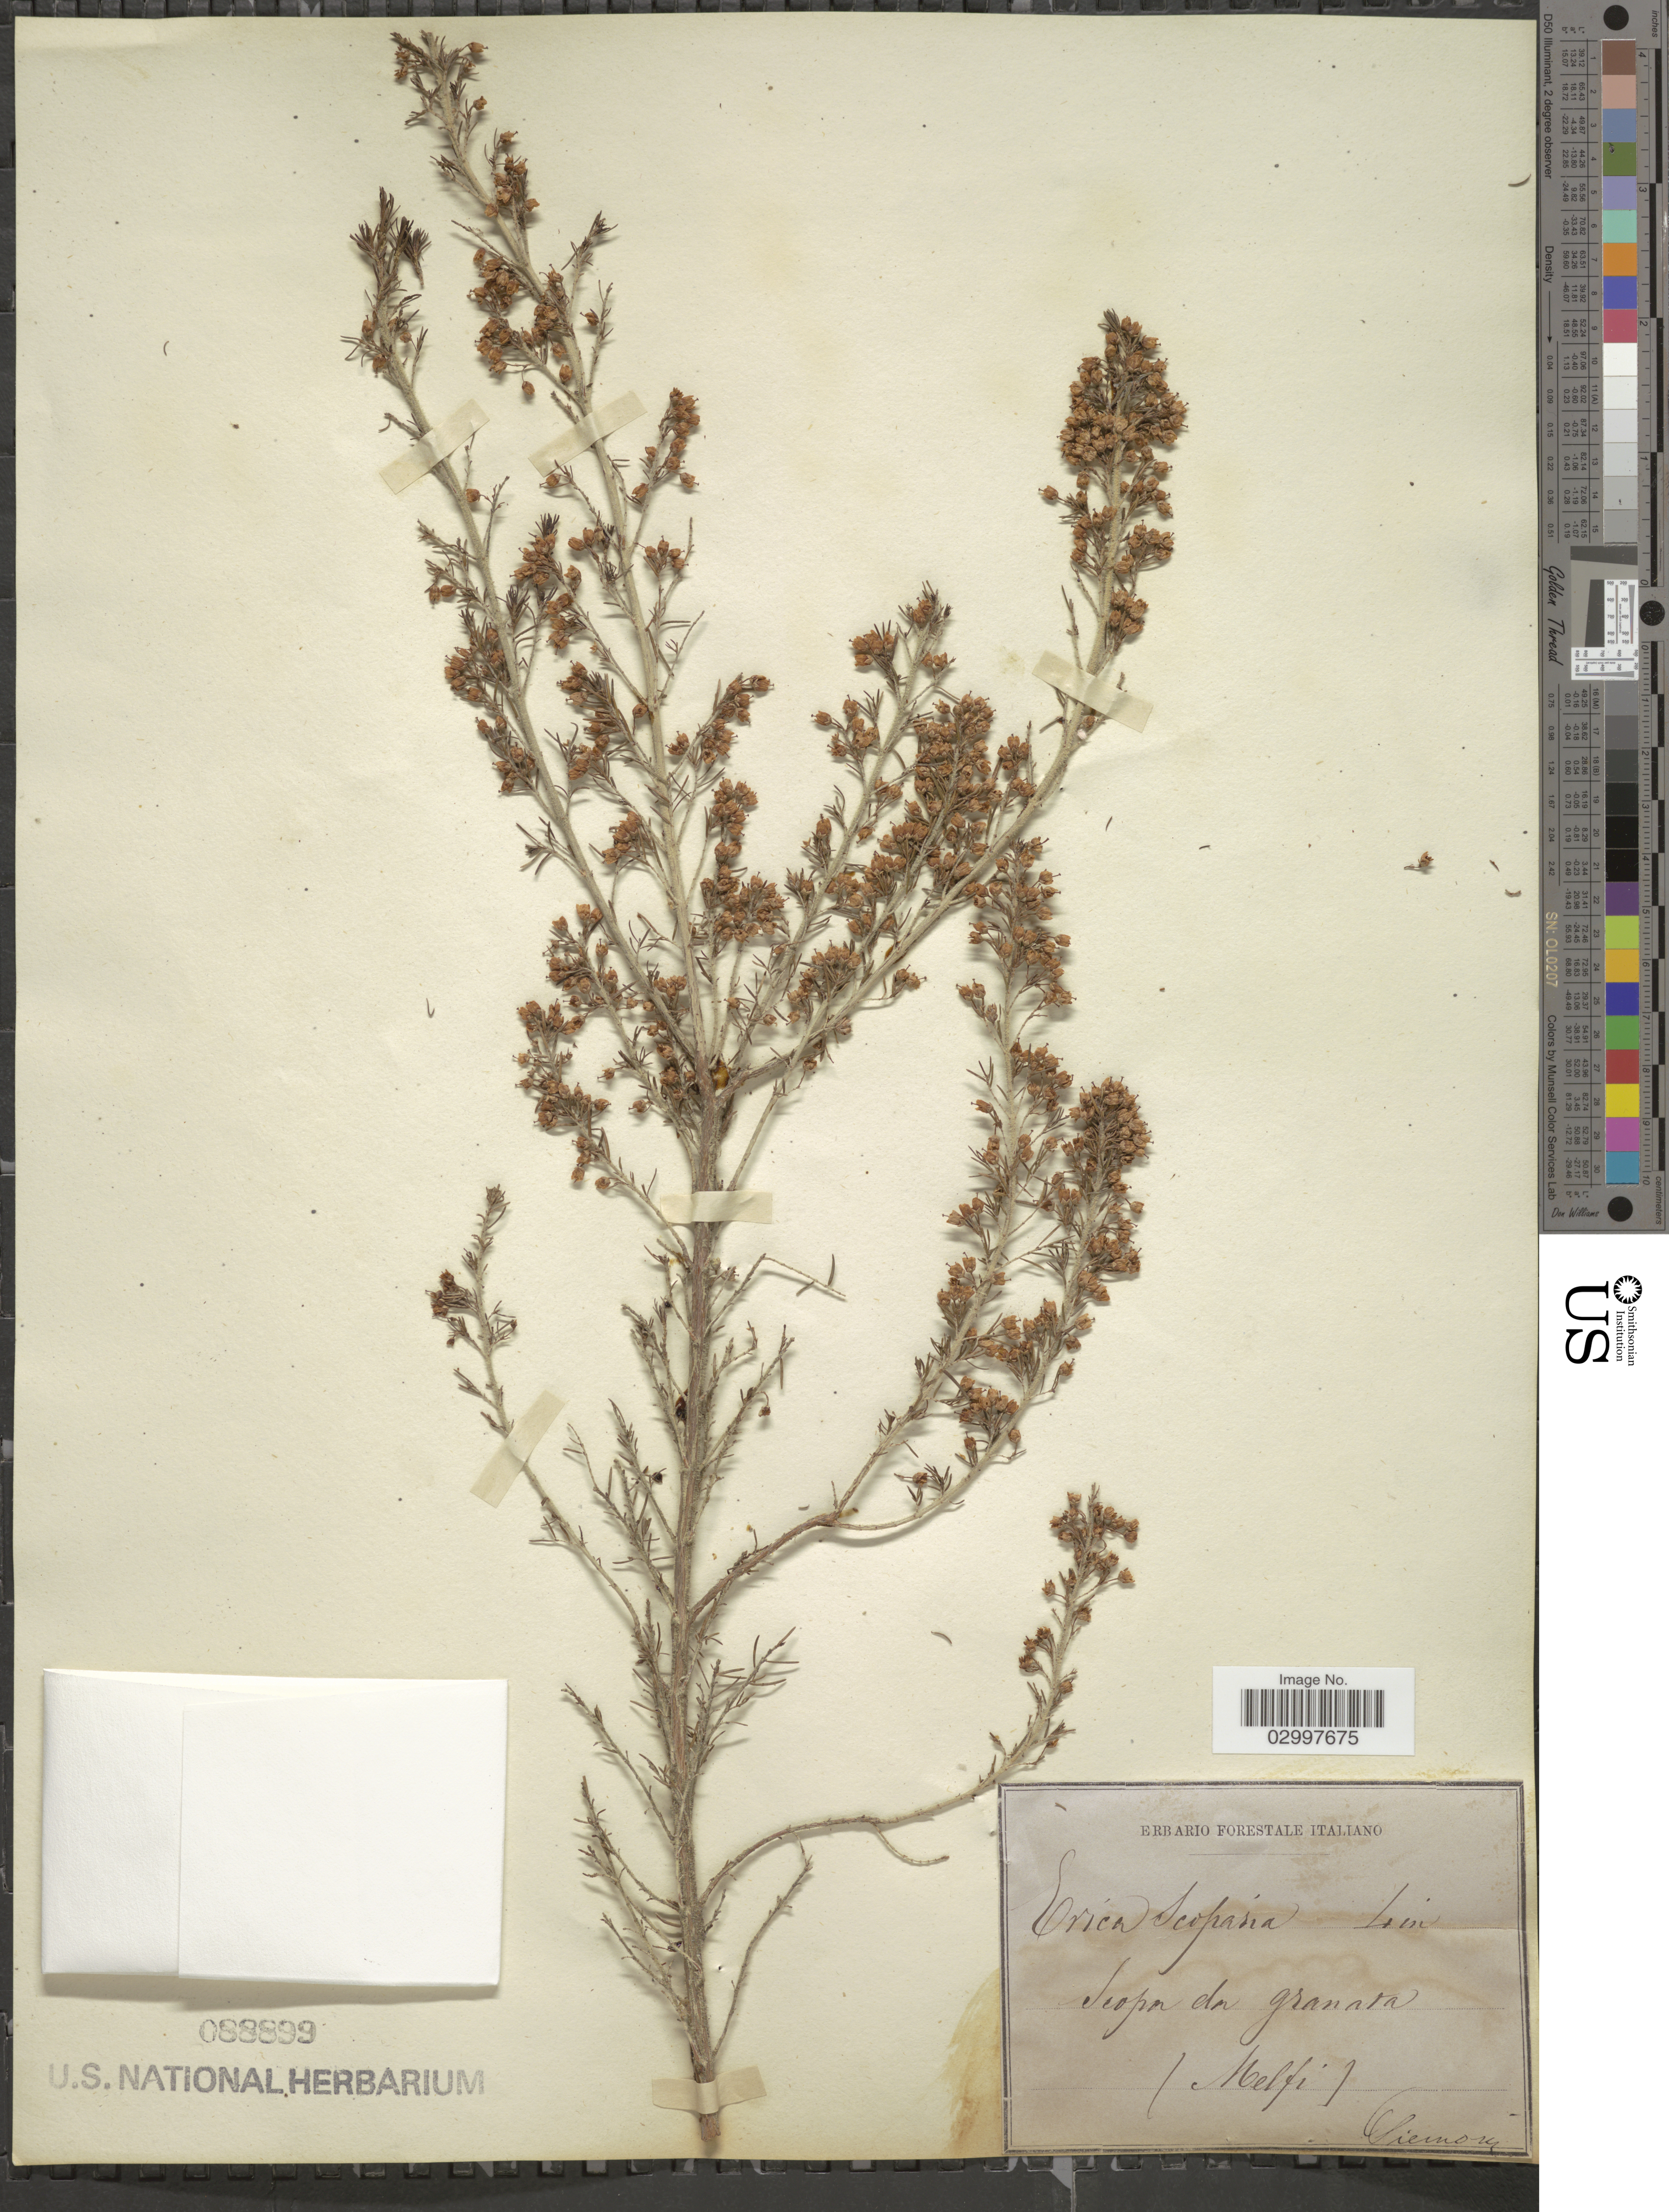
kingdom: Plantae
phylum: Tracheophyta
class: Magnoliopsida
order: Ericales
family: Ericaceae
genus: Erica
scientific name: Erica scoparia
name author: L.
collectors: Siemoni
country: Italy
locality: Scopa da granata. (Melfi).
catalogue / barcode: US 88899